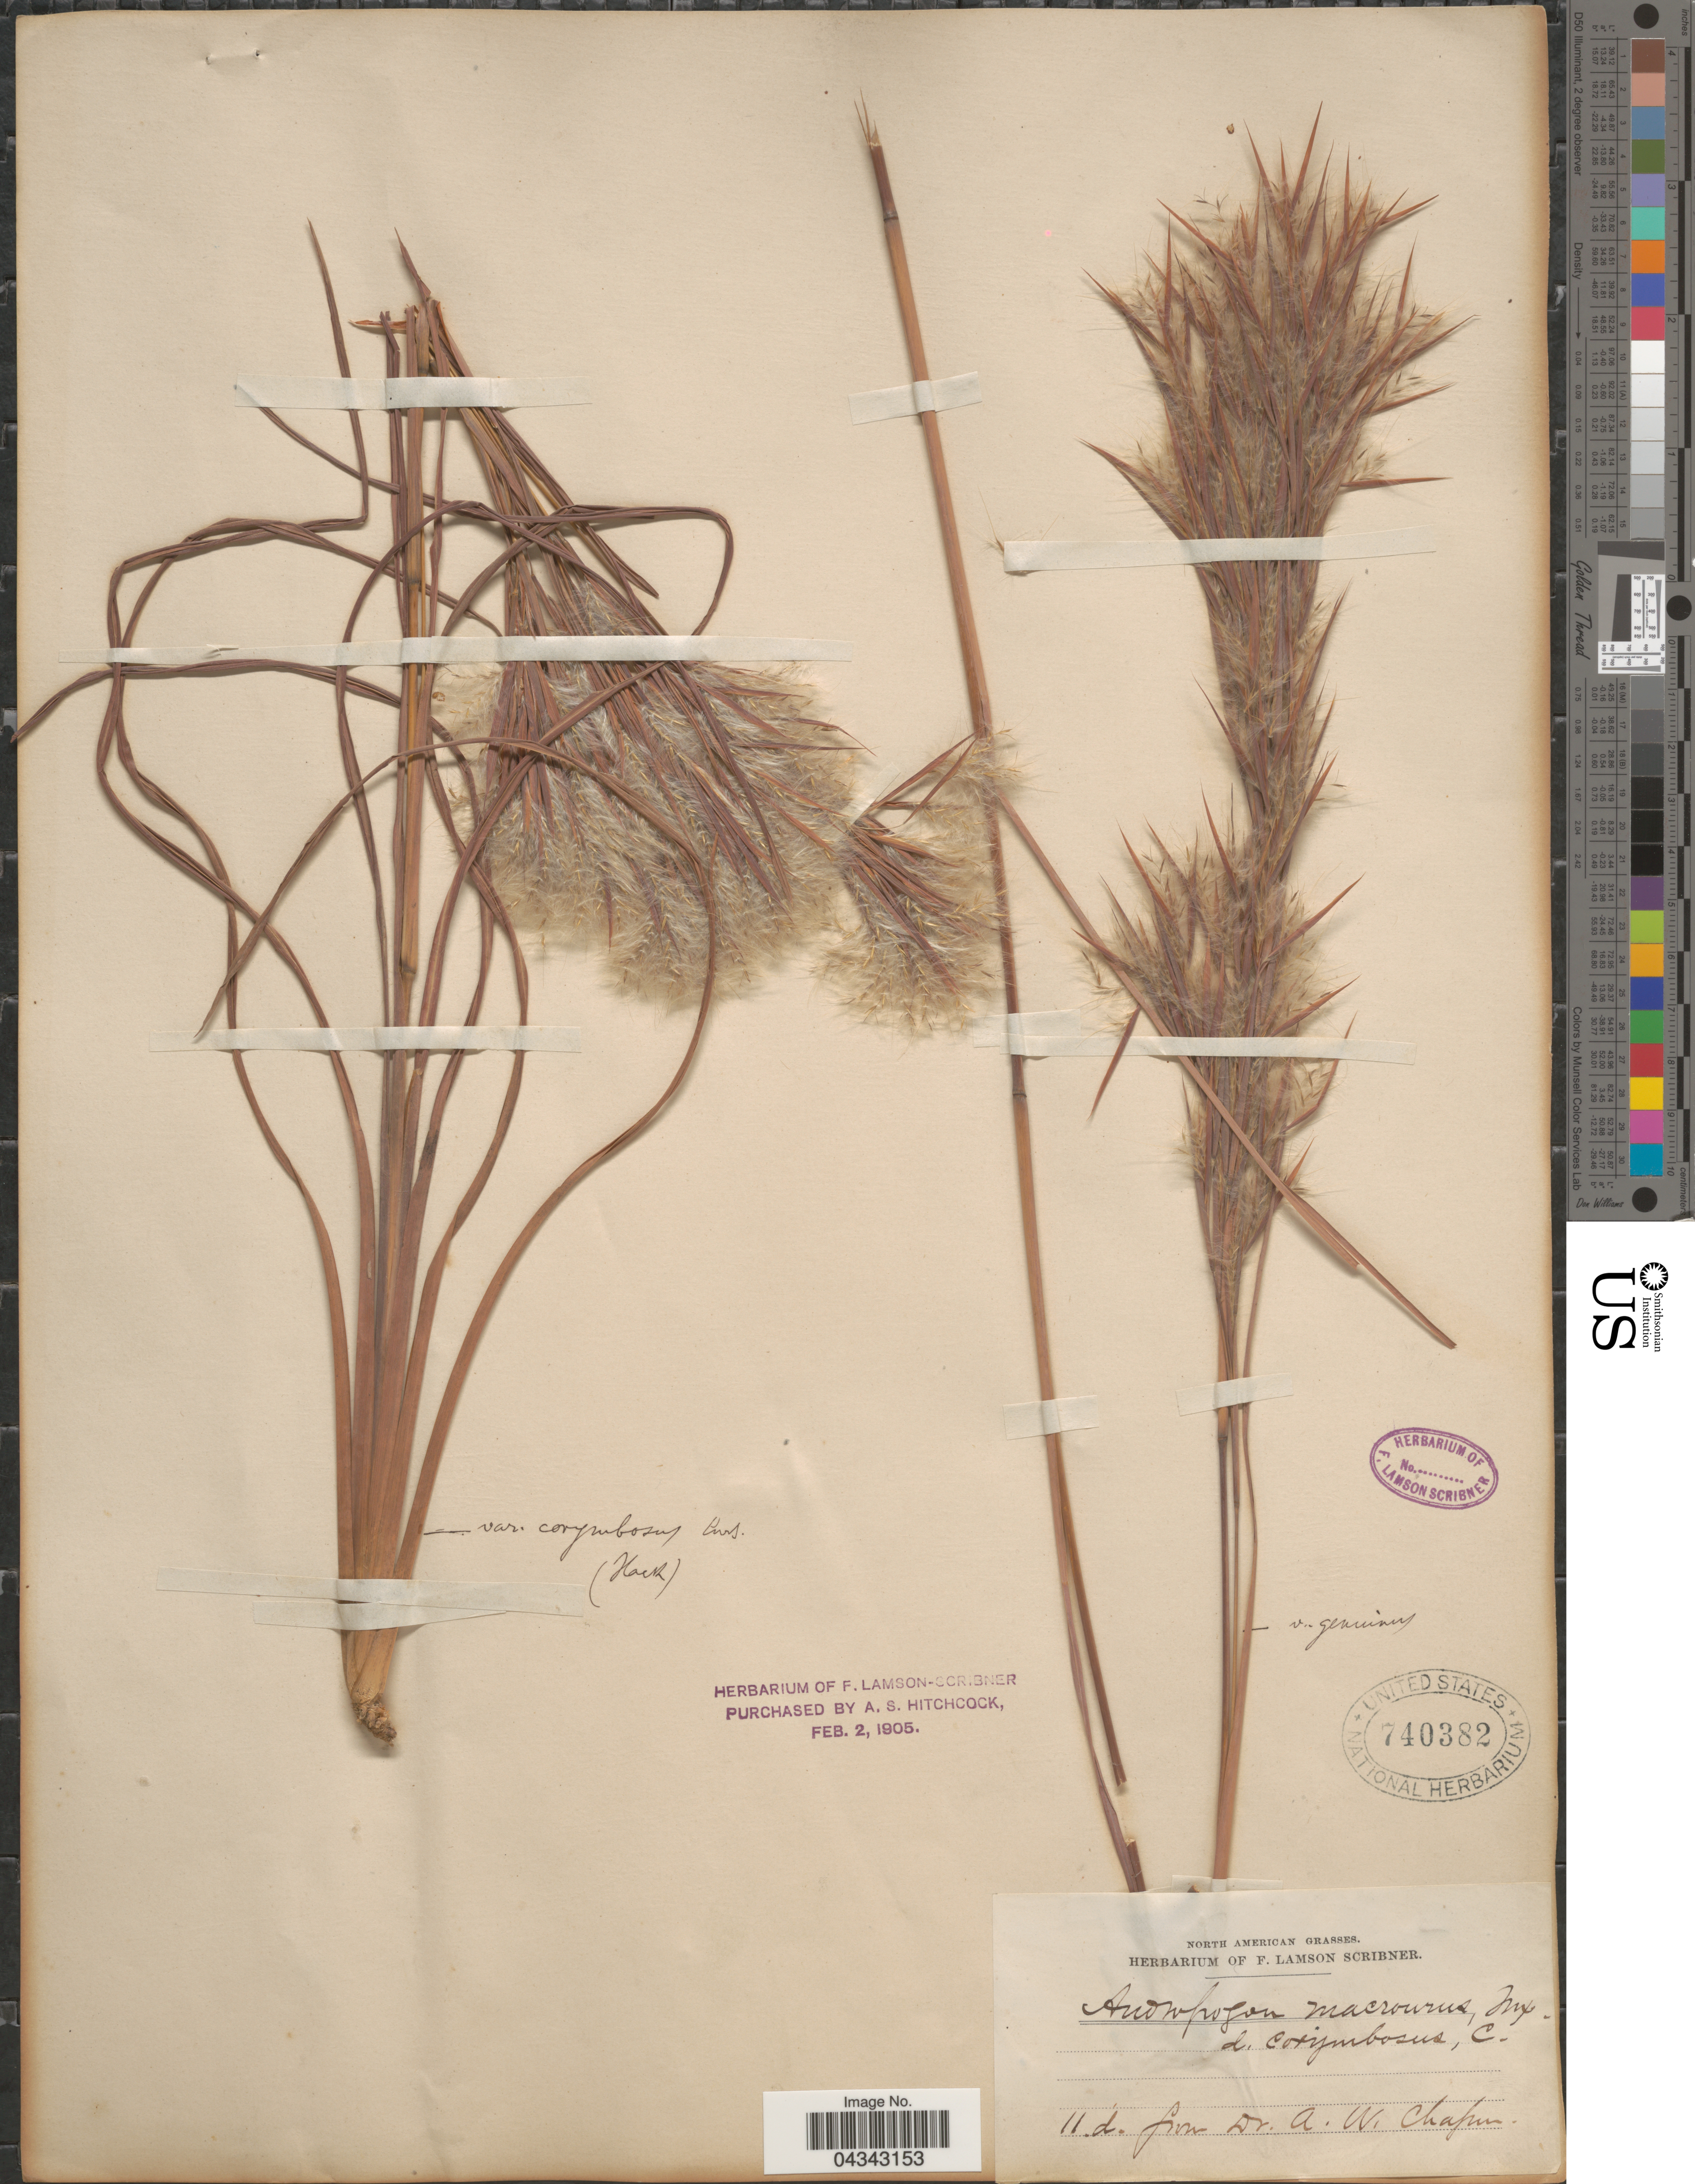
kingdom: Plantae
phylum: Tracheophyta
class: Liliopsida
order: Poales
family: Poaceae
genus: Andropogon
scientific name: Andropogon glomeratus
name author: (Walter) Britton, Stearns & Poggenb.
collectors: A. W. Chapman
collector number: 11d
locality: North American.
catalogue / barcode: US 740382